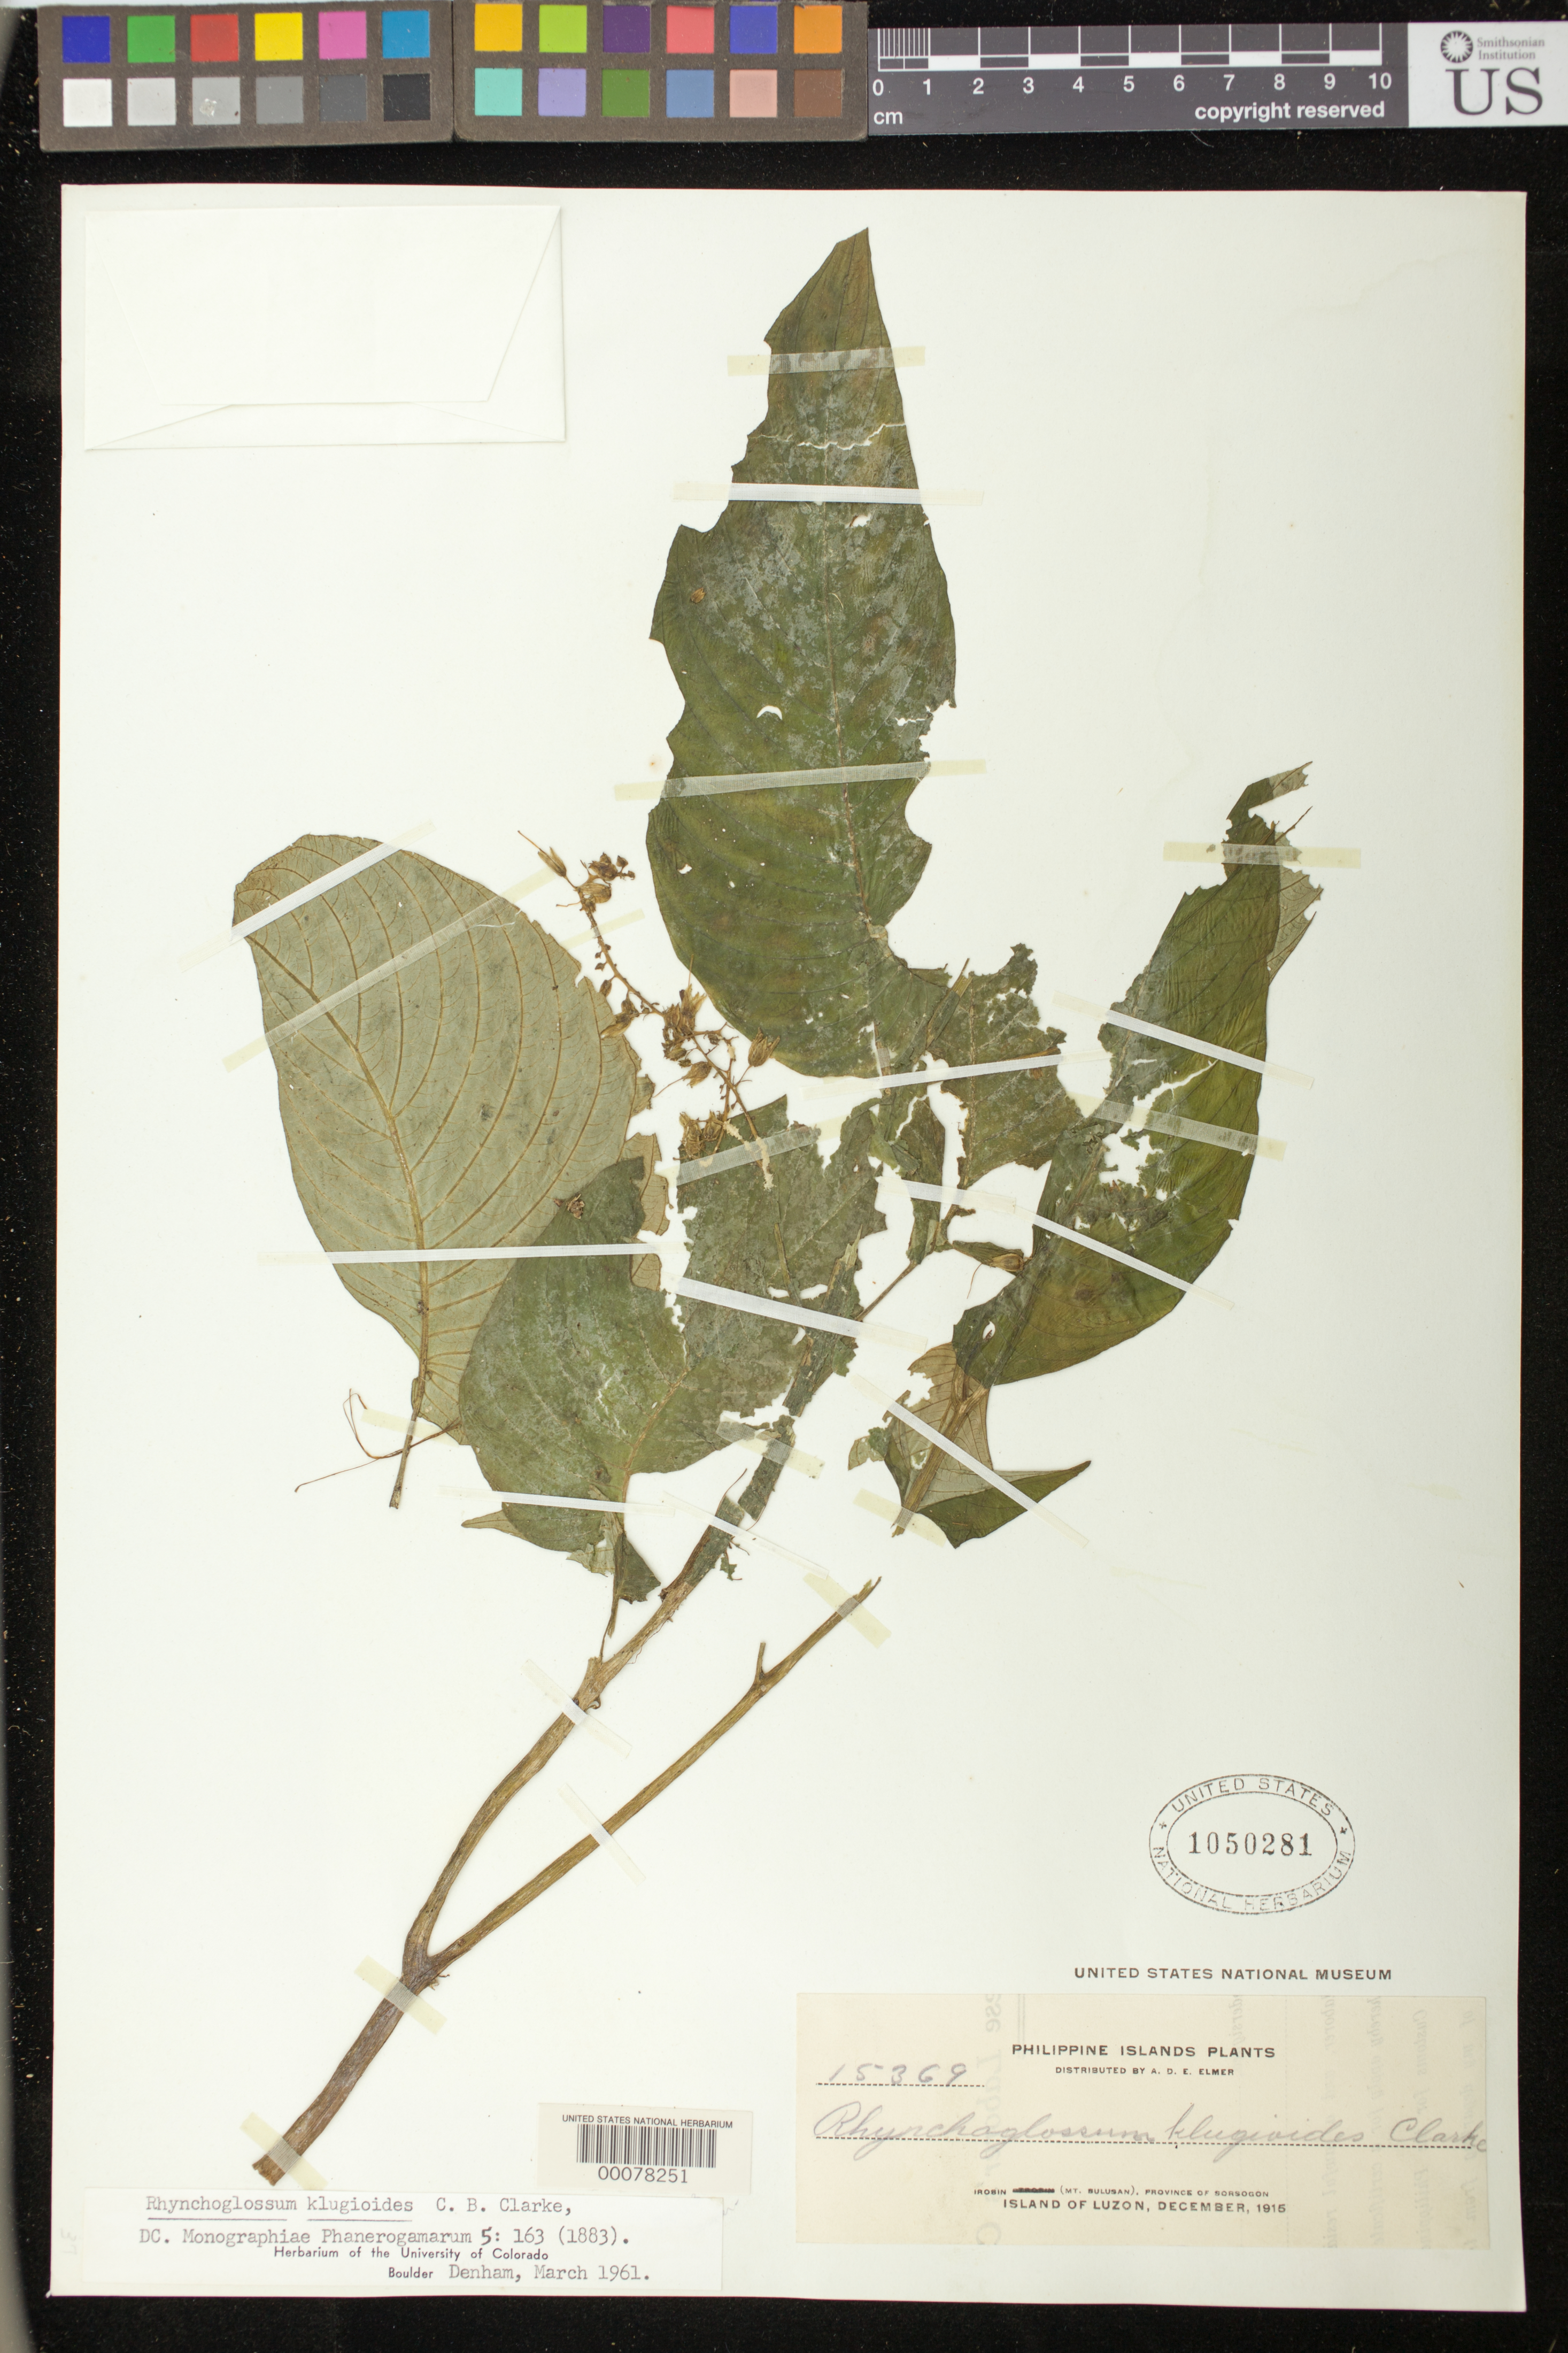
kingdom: Plantae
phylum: Tracheophyta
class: Magnoliopsida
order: Lamiales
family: Gesneriaceae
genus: Rhynchoglossum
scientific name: Rhynchoglossum klugioides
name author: C.B. Clarke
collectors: A. D. E. Elmer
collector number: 15369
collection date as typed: Dec 1915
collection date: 1915-12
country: Philippines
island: Luzon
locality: Sorsogon, Irosin (Mt Bulusan)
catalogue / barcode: US 1050281